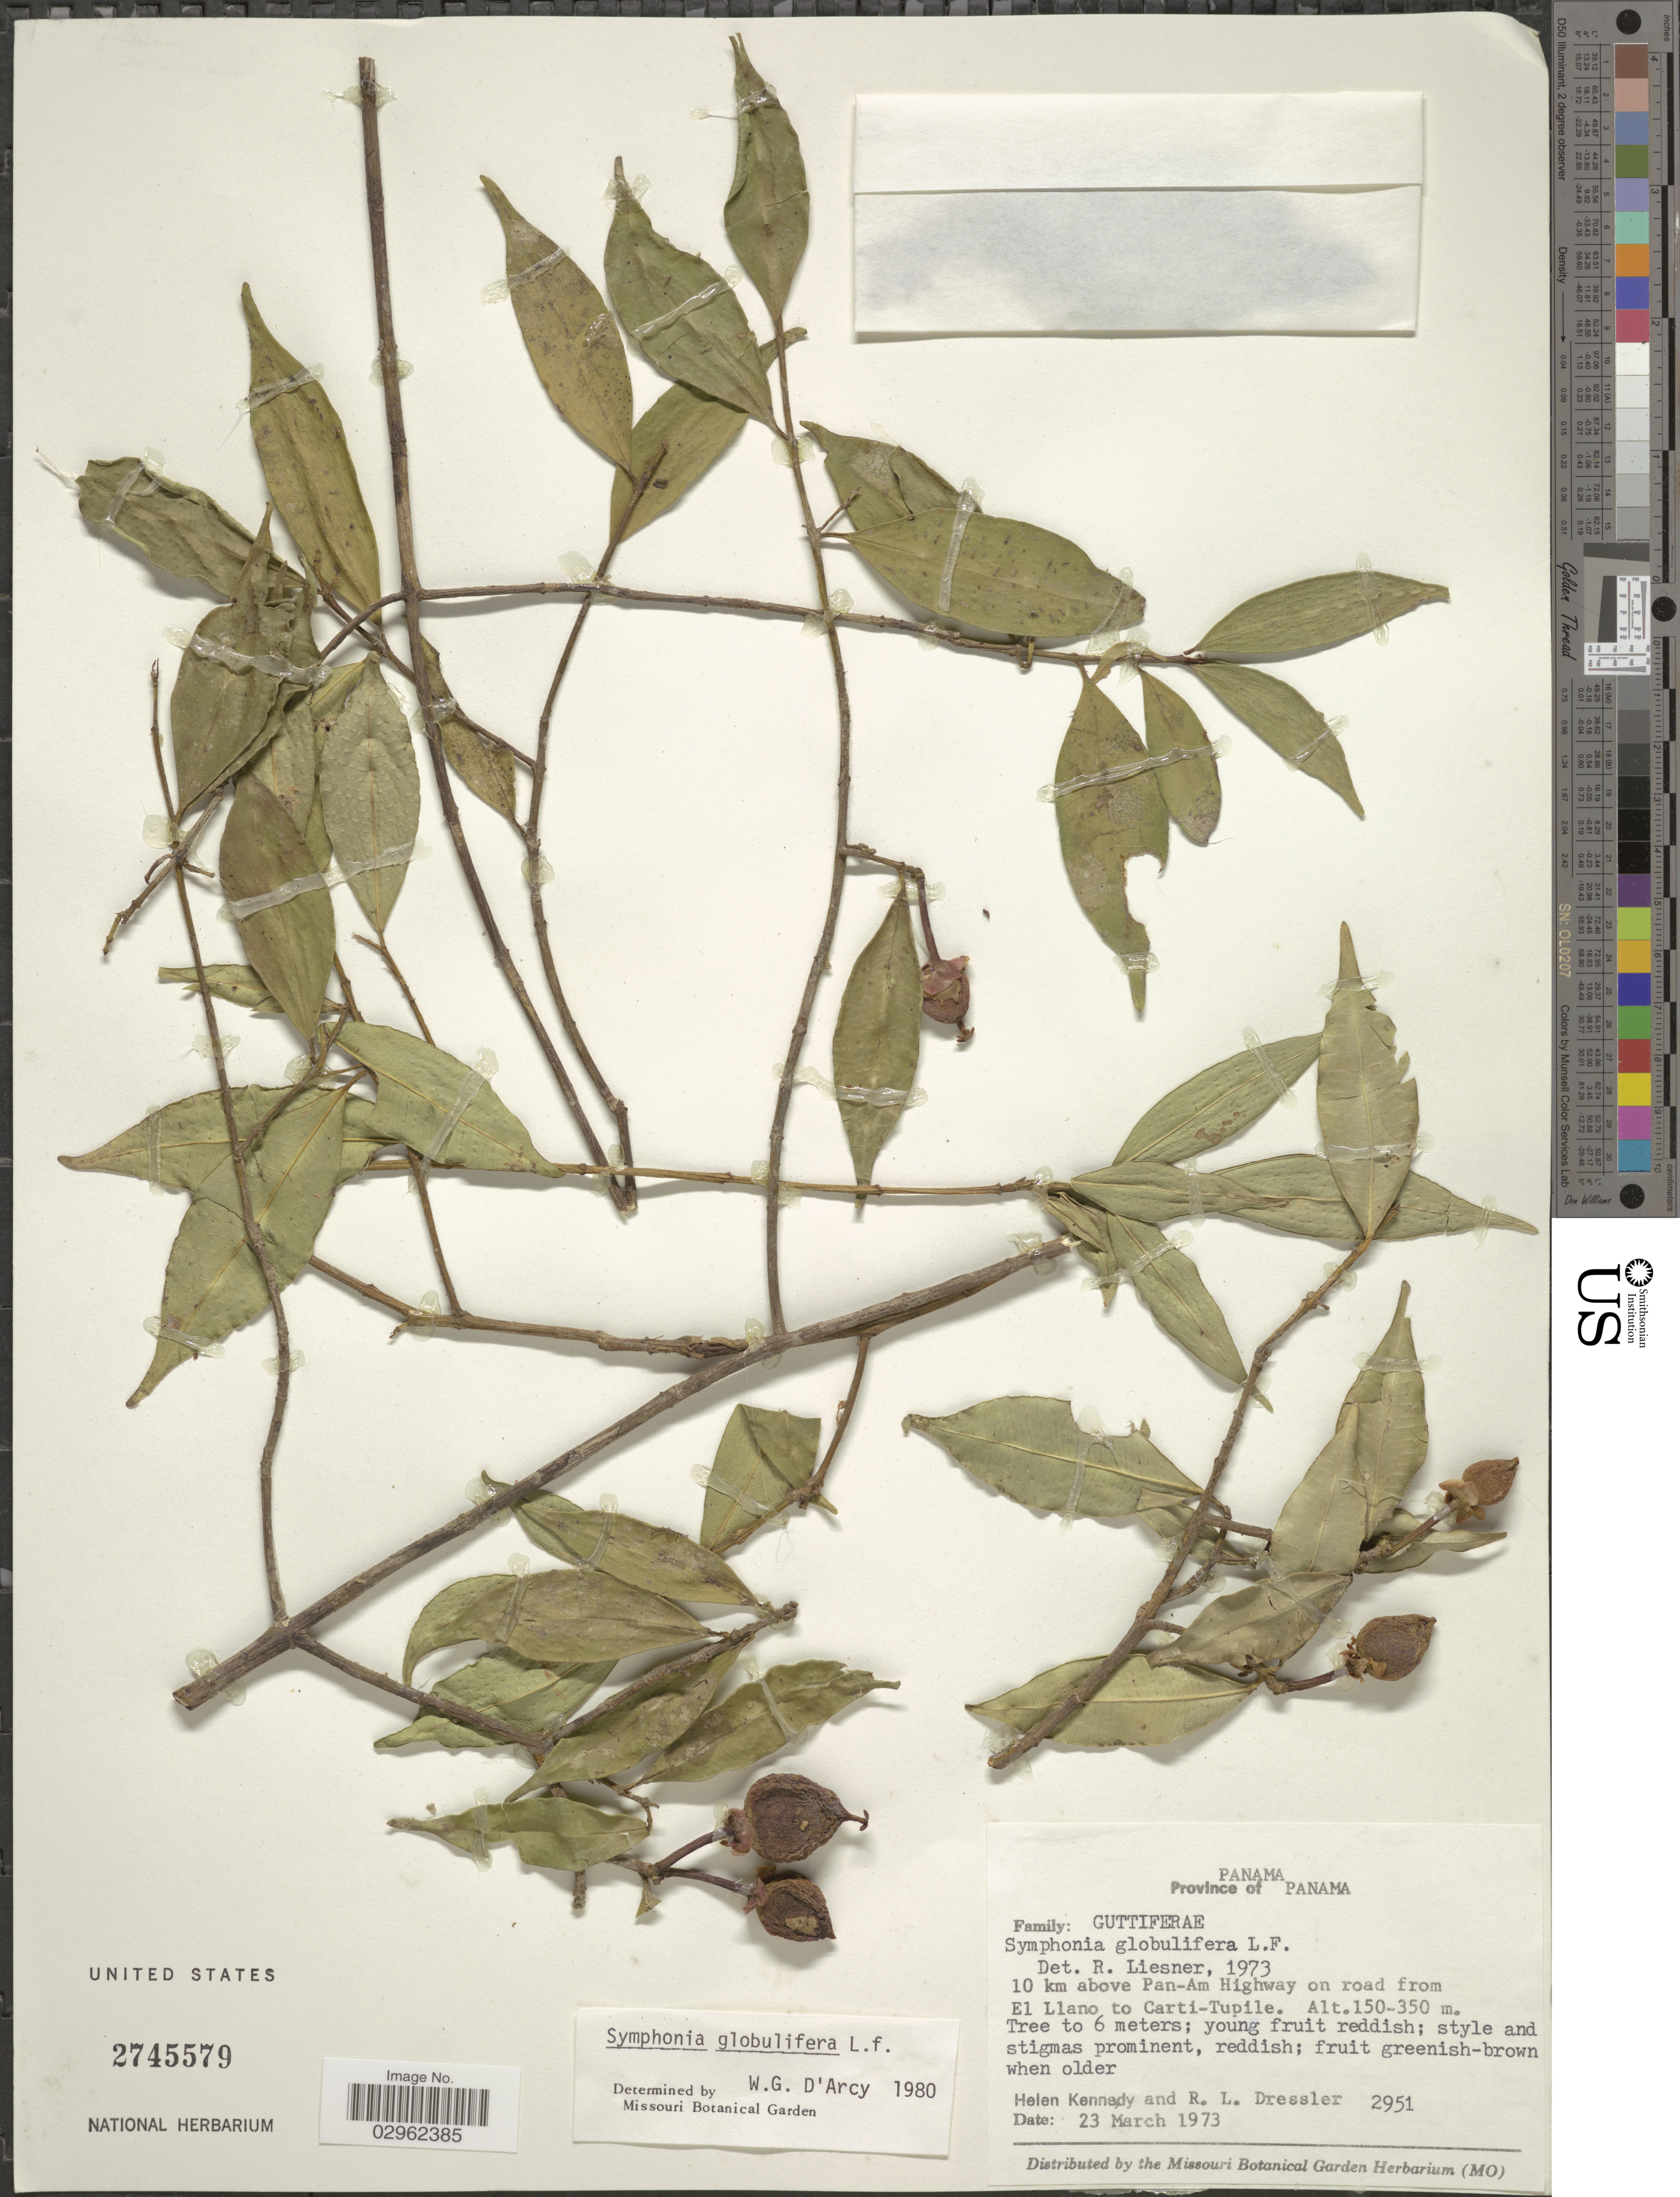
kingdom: Plantae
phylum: Tracheophyta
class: Magnoliopsida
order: Malpighiales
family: Clusiaceae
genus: Symphonia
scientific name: Symphonia globulifera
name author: L. f.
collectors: H. Kennedy & R. Dressler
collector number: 2951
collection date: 1973-03-23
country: Panama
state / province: Panamá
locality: Province of Panama. 10 km above Pan-Am Highway on road from El Llano to Carti-Tupile.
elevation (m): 150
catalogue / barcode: US 2745579